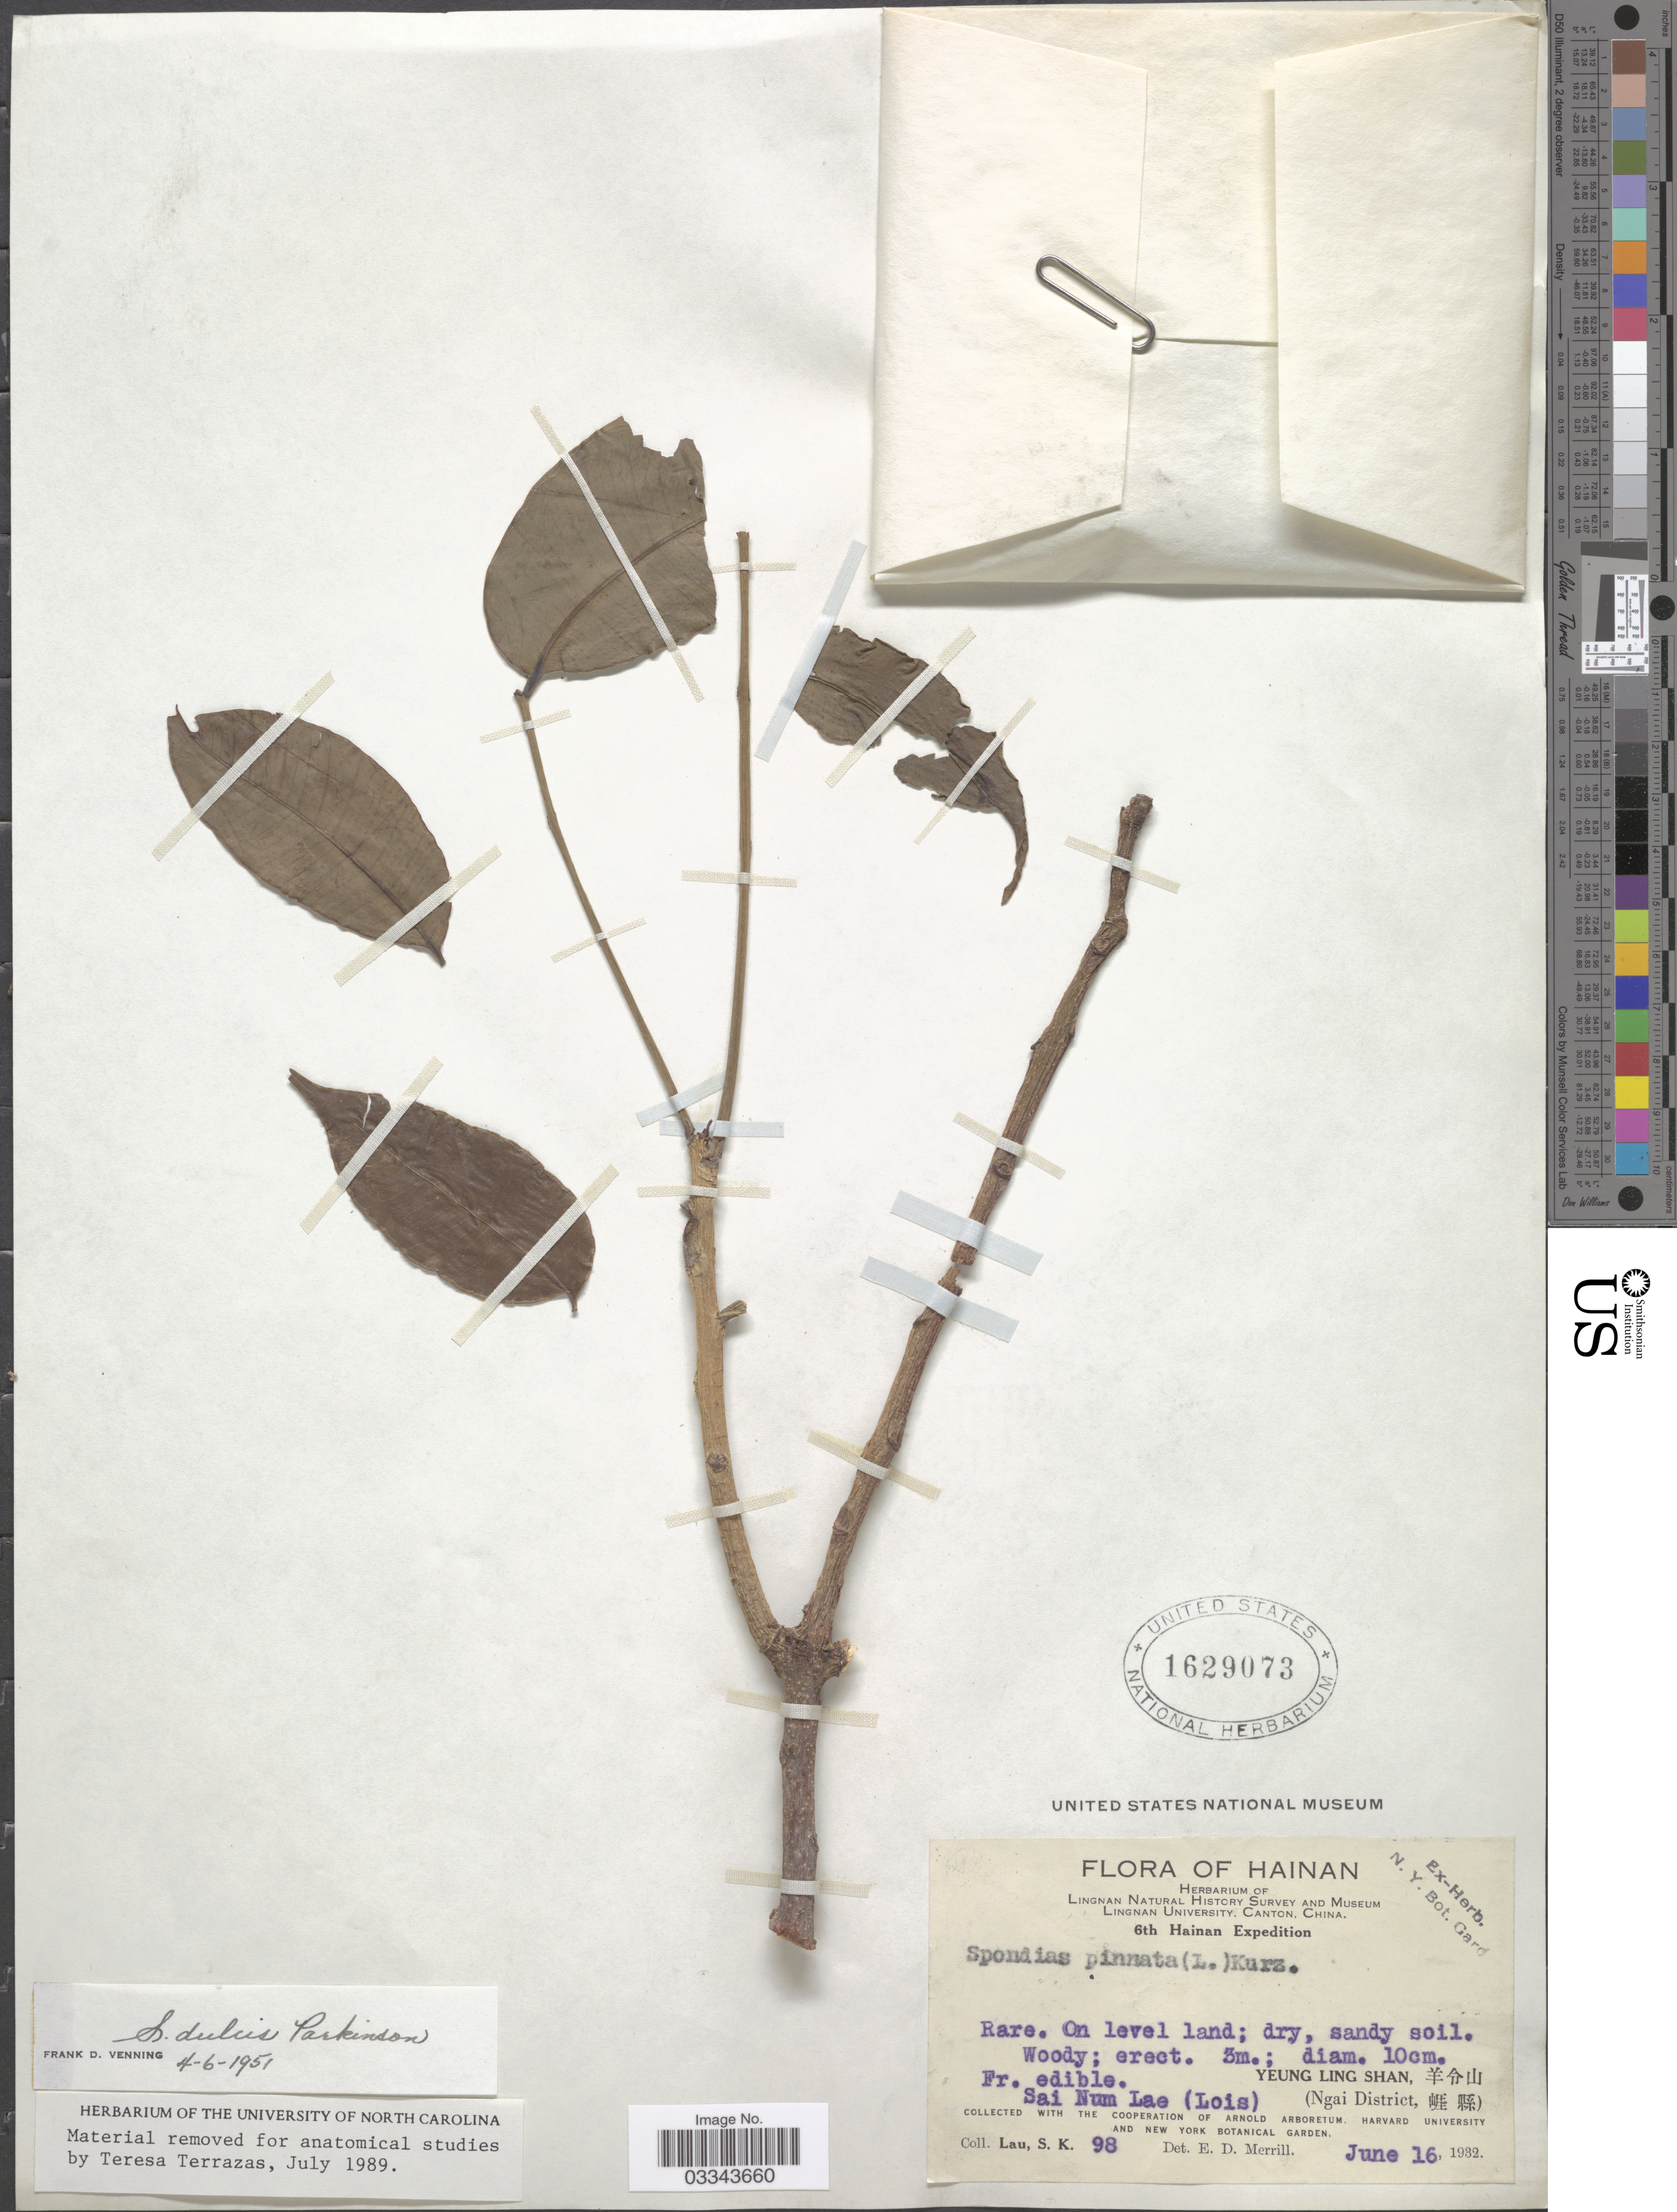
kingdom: Plantae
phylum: Tracheophyta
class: Magnoliopsida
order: Sapindales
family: Anacardiaceae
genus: Spondias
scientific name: Spondias pinnata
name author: (L. f.) Kurz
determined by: Mitchell, John D.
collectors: S. K. Lau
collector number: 98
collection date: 1932-06-16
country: China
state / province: Hainan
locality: Sai Hum Lae (Lois). Yeung Ling Shan. (Ngai District).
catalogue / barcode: US 1629073